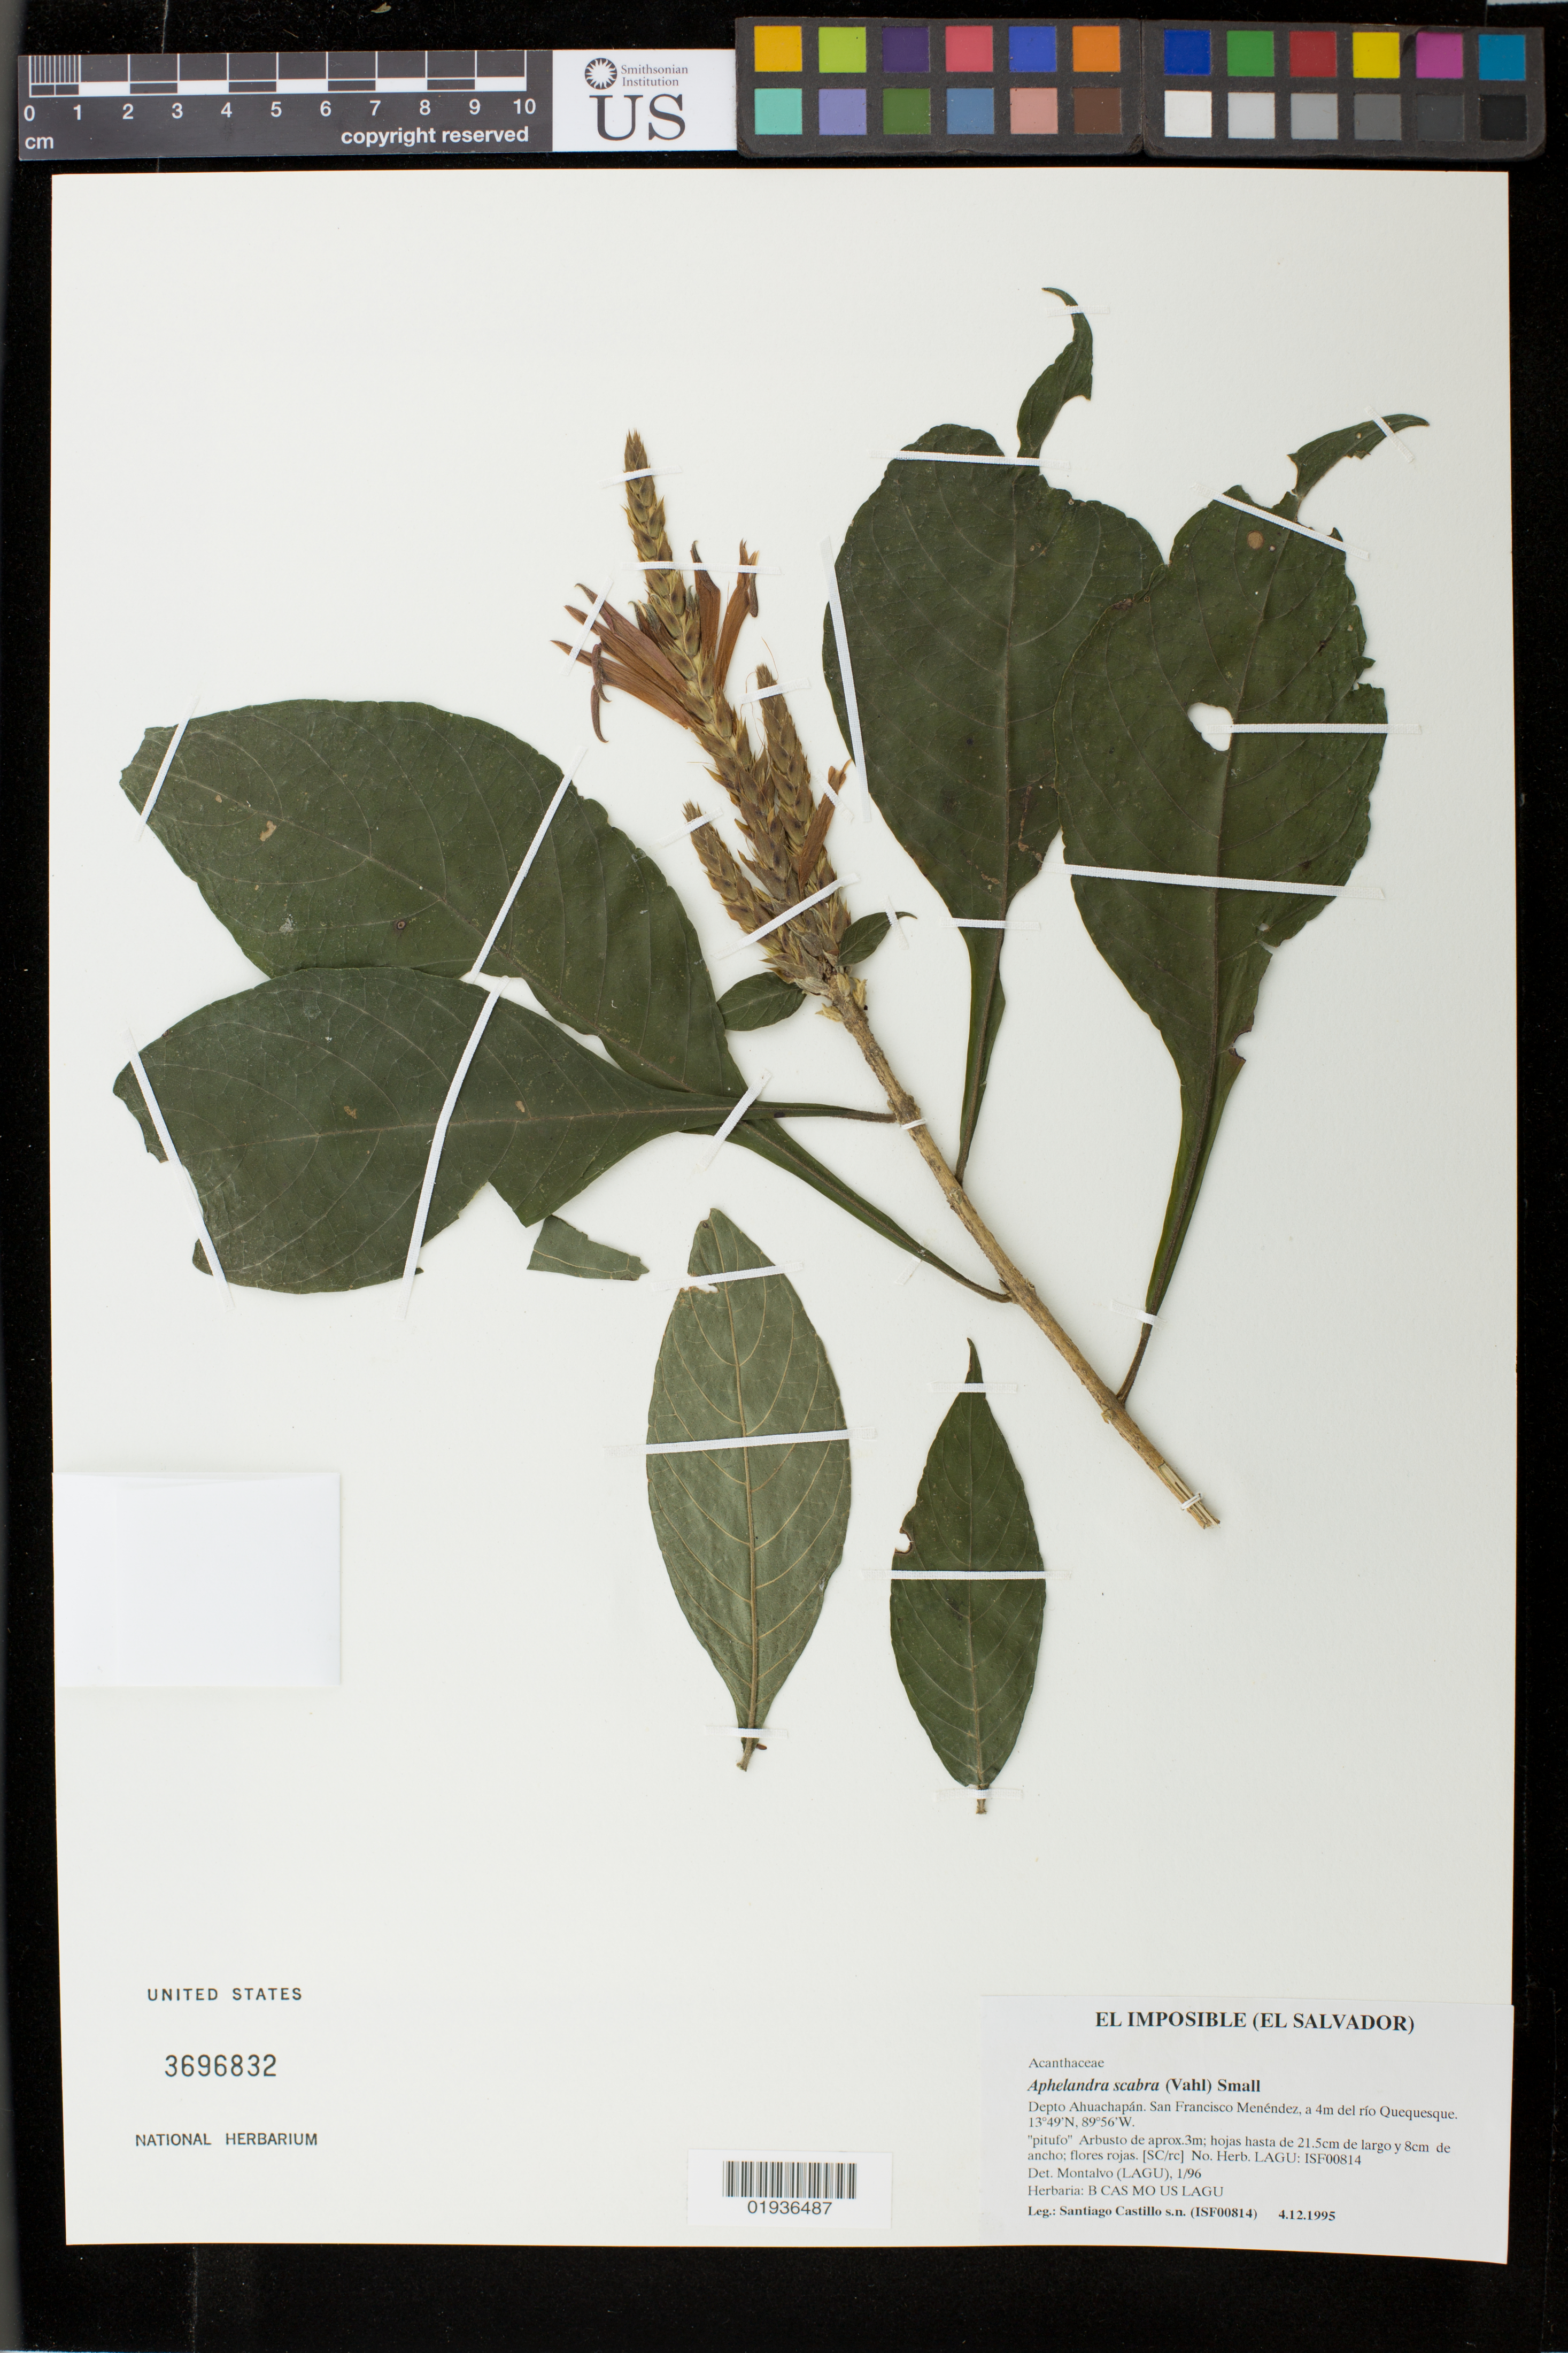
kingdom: Plantae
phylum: Tracheophyta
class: Magnoliopsida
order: Lamiales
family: Acanthaceae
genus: Aphelandra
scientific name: Aphelandra scabra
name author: (Vahl) Sm.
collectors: S. Castillo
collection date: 1995-04-12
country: El Salvador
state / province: Ahuachapán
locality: San Francisco Menéndez, a 4 m del rio Quequesque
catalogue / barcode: US 3696832